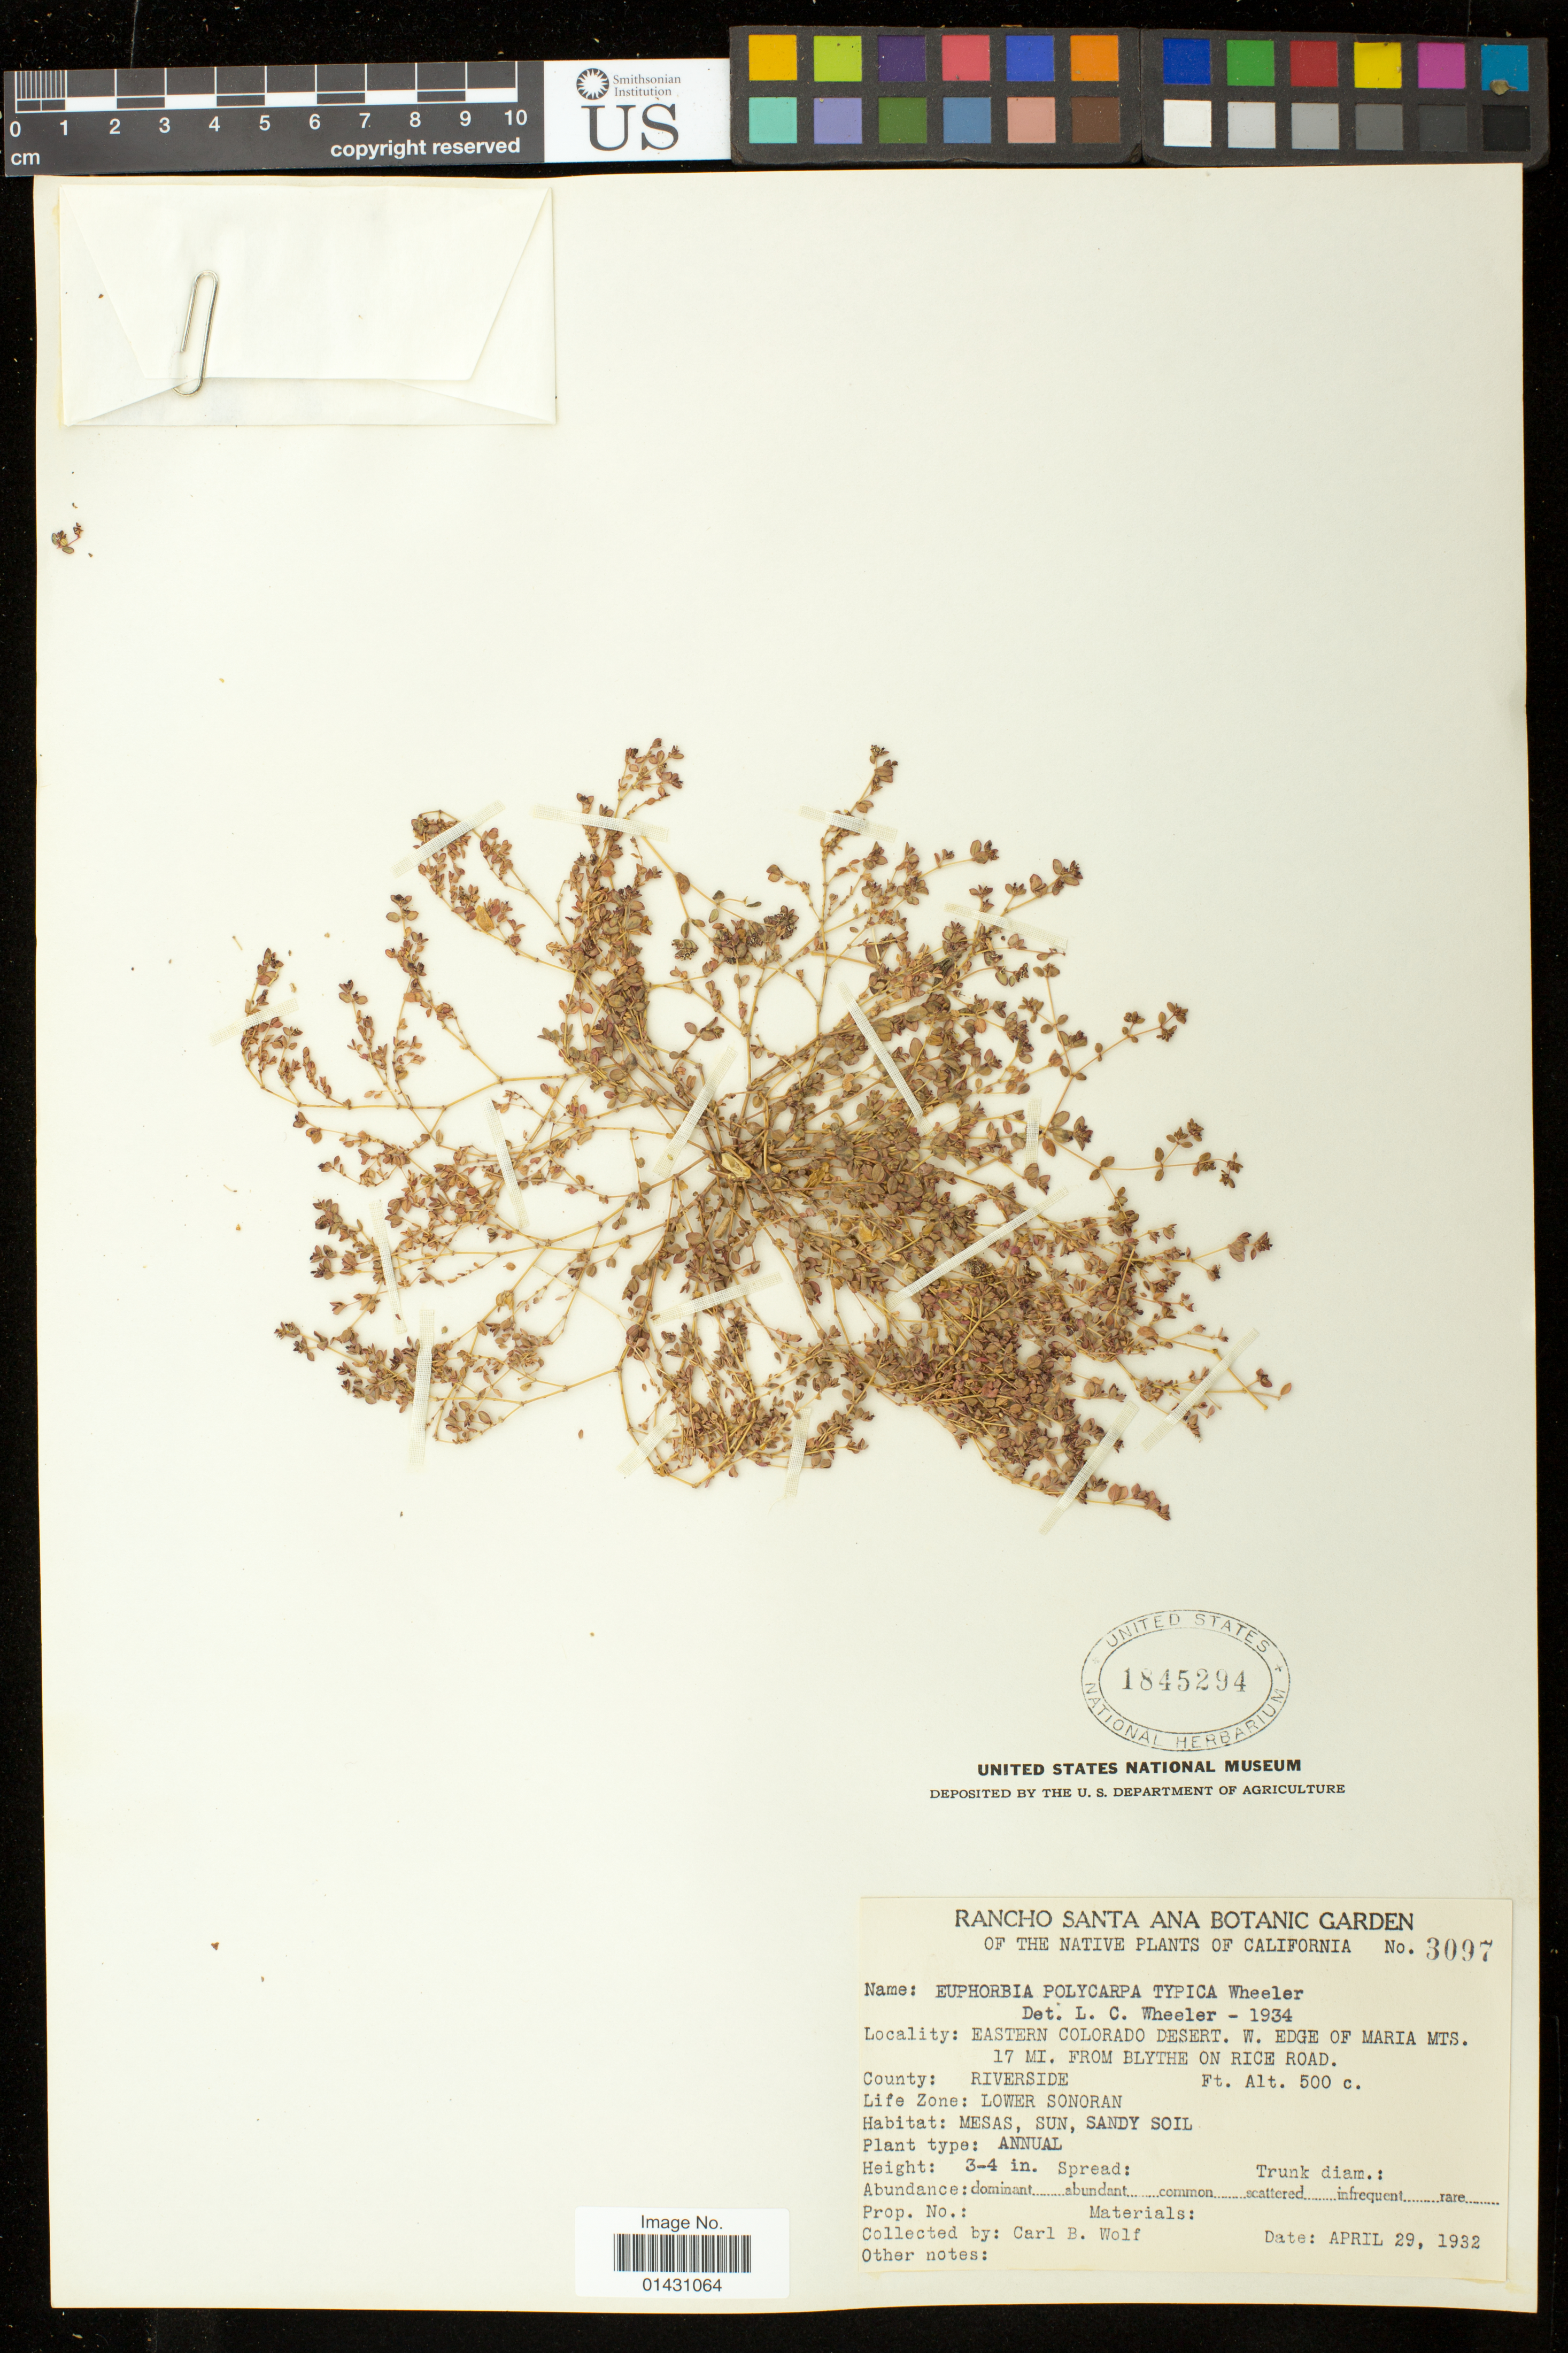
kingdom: Plantae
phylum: Tracheophyta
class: Magnoliopsida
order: Malpighiales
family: Euphorbiaceae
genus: Euphorbia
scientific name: Euphorbia polycarpa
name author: Benth.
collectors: C. B. Wolf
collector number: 3097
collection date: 1932-04-29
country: United States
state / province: California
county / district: Riverside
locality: Eastern Colorado Desert. West edge of Maria Mountains. 17 miles from Blythe on Rice Road.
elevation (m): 152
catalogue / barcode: US 1845294